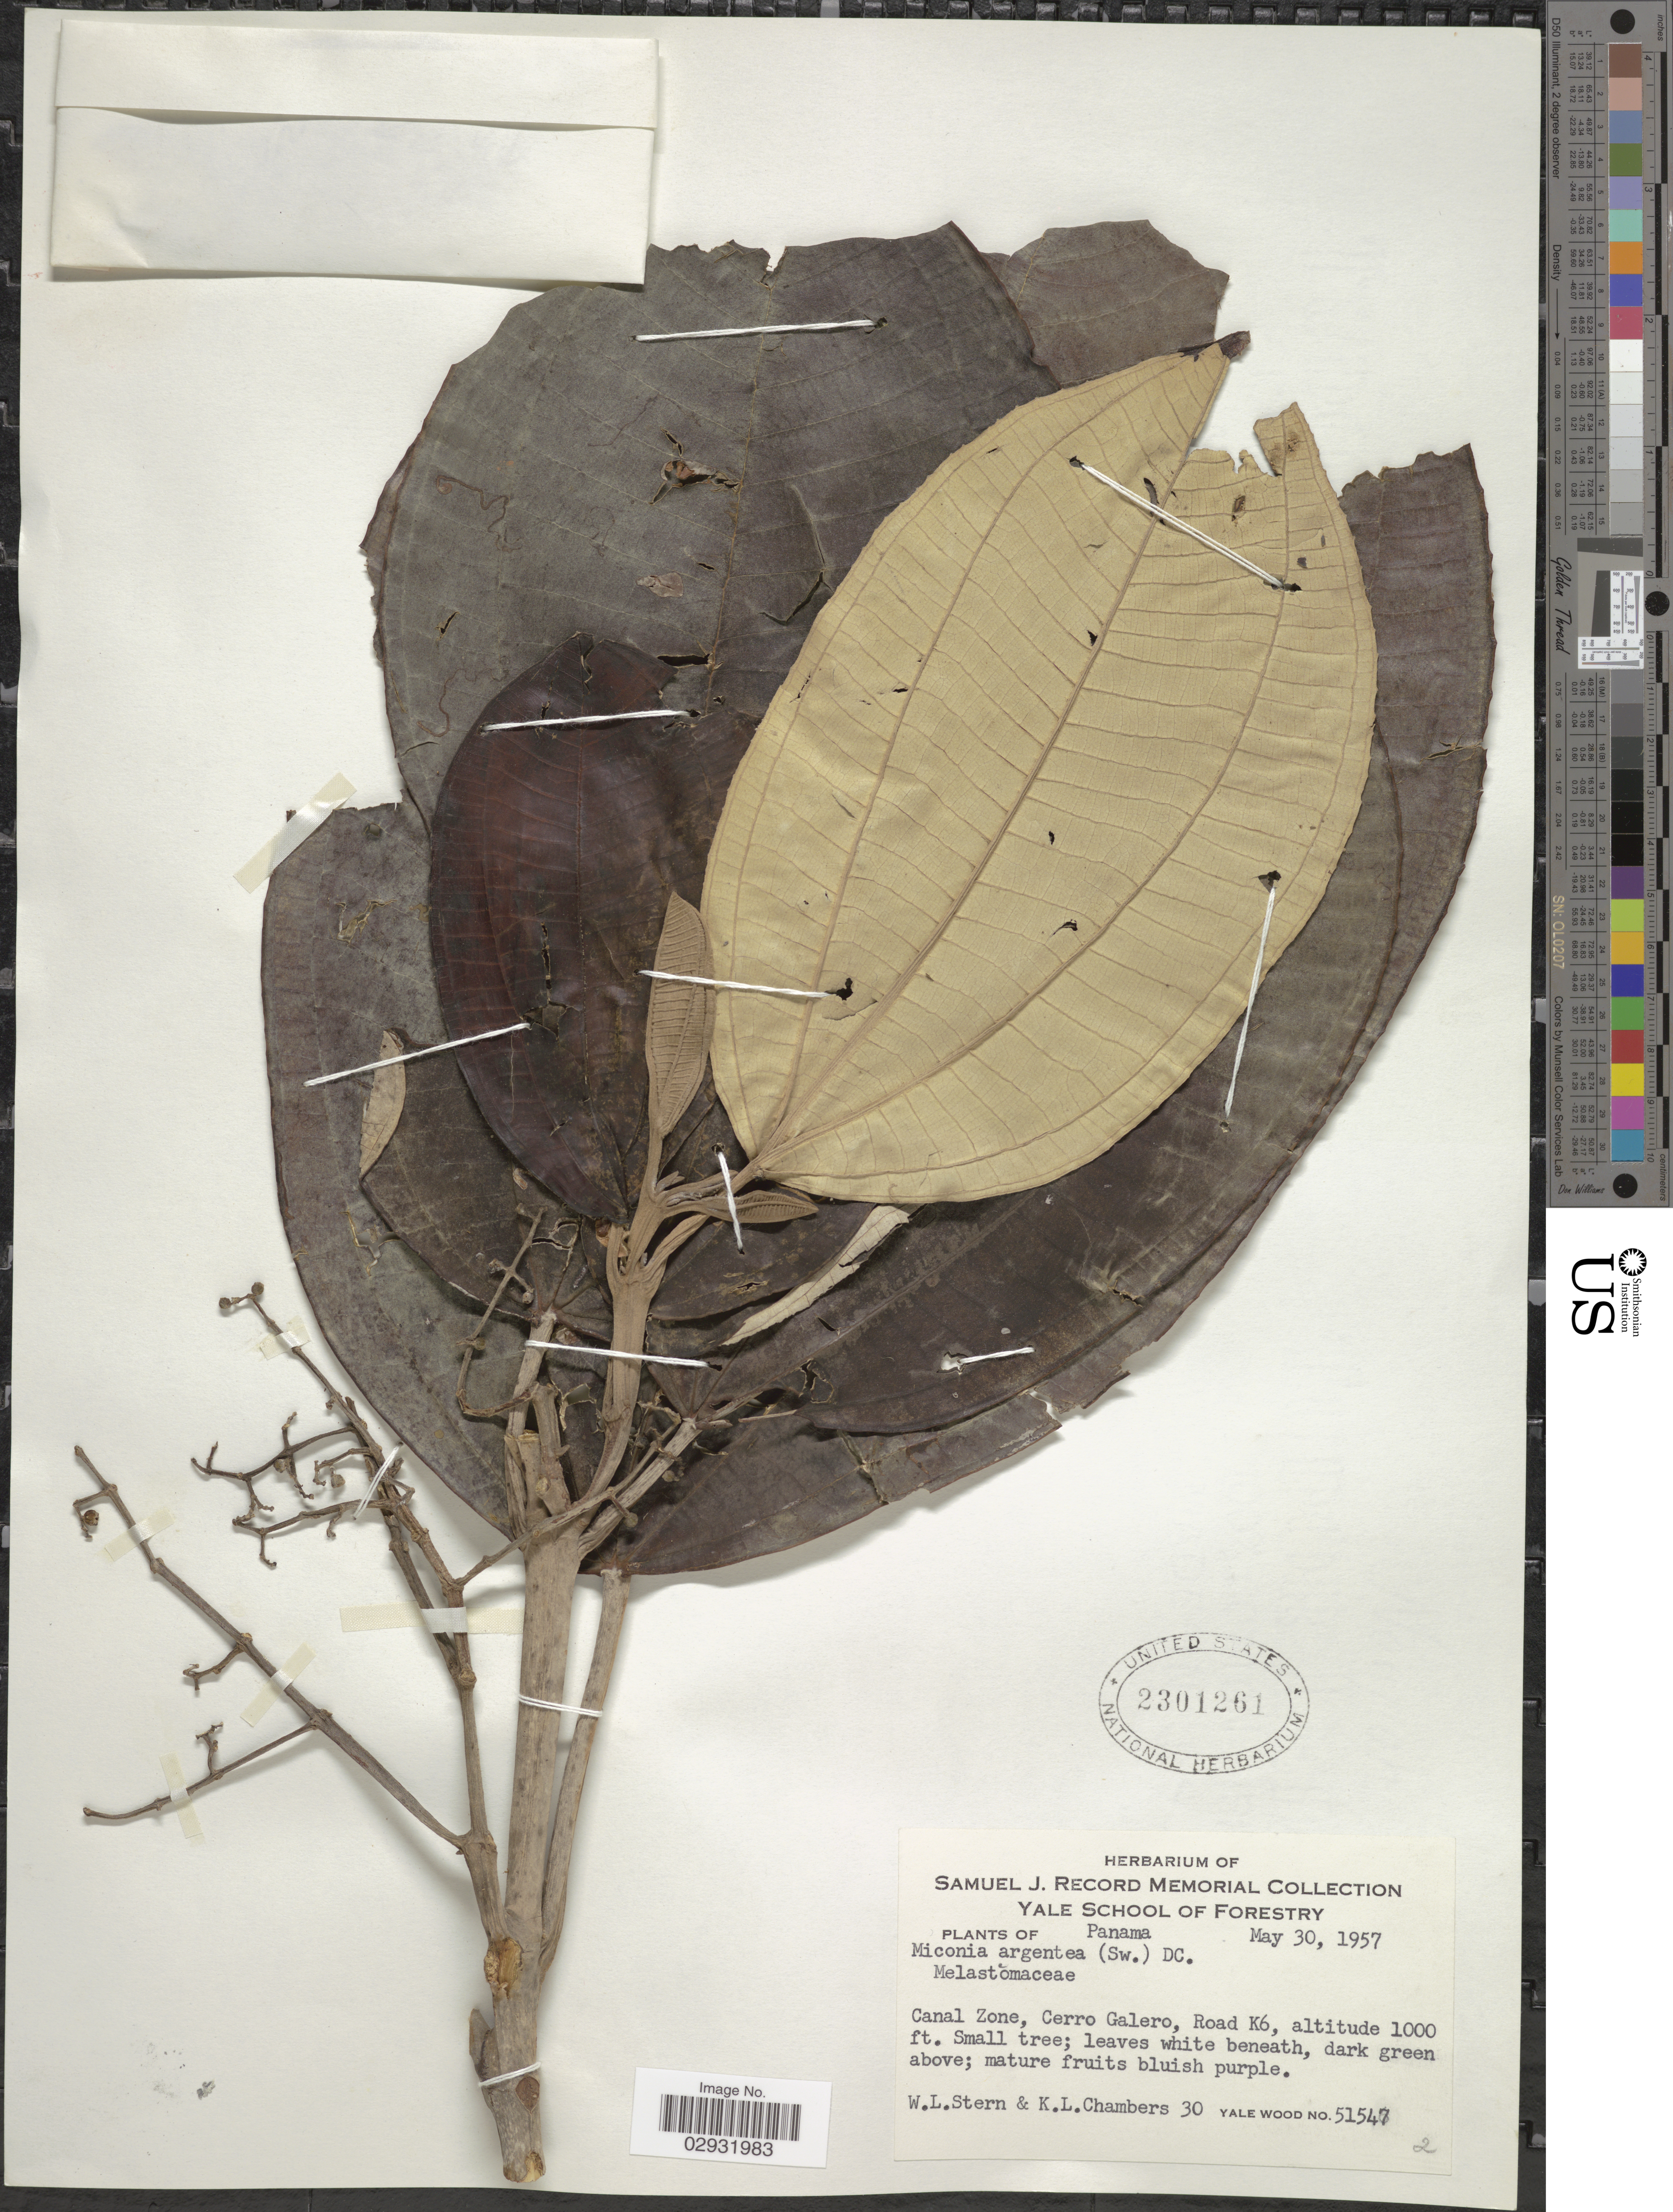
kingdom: Plantae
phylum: Tracheophyta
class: Magnoliopsida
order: Myrtales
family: Melastomataceae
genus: Miconia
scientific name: Miconia argentea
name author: (Sw.) DC.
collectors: W. L. Stern & K. Chambers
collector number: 30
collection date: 1957-05-30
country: Panama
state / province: Colón / Panamá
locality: Canal Zone, Cerro Galero, Road K6.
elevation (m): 305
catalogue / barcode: US 2301261